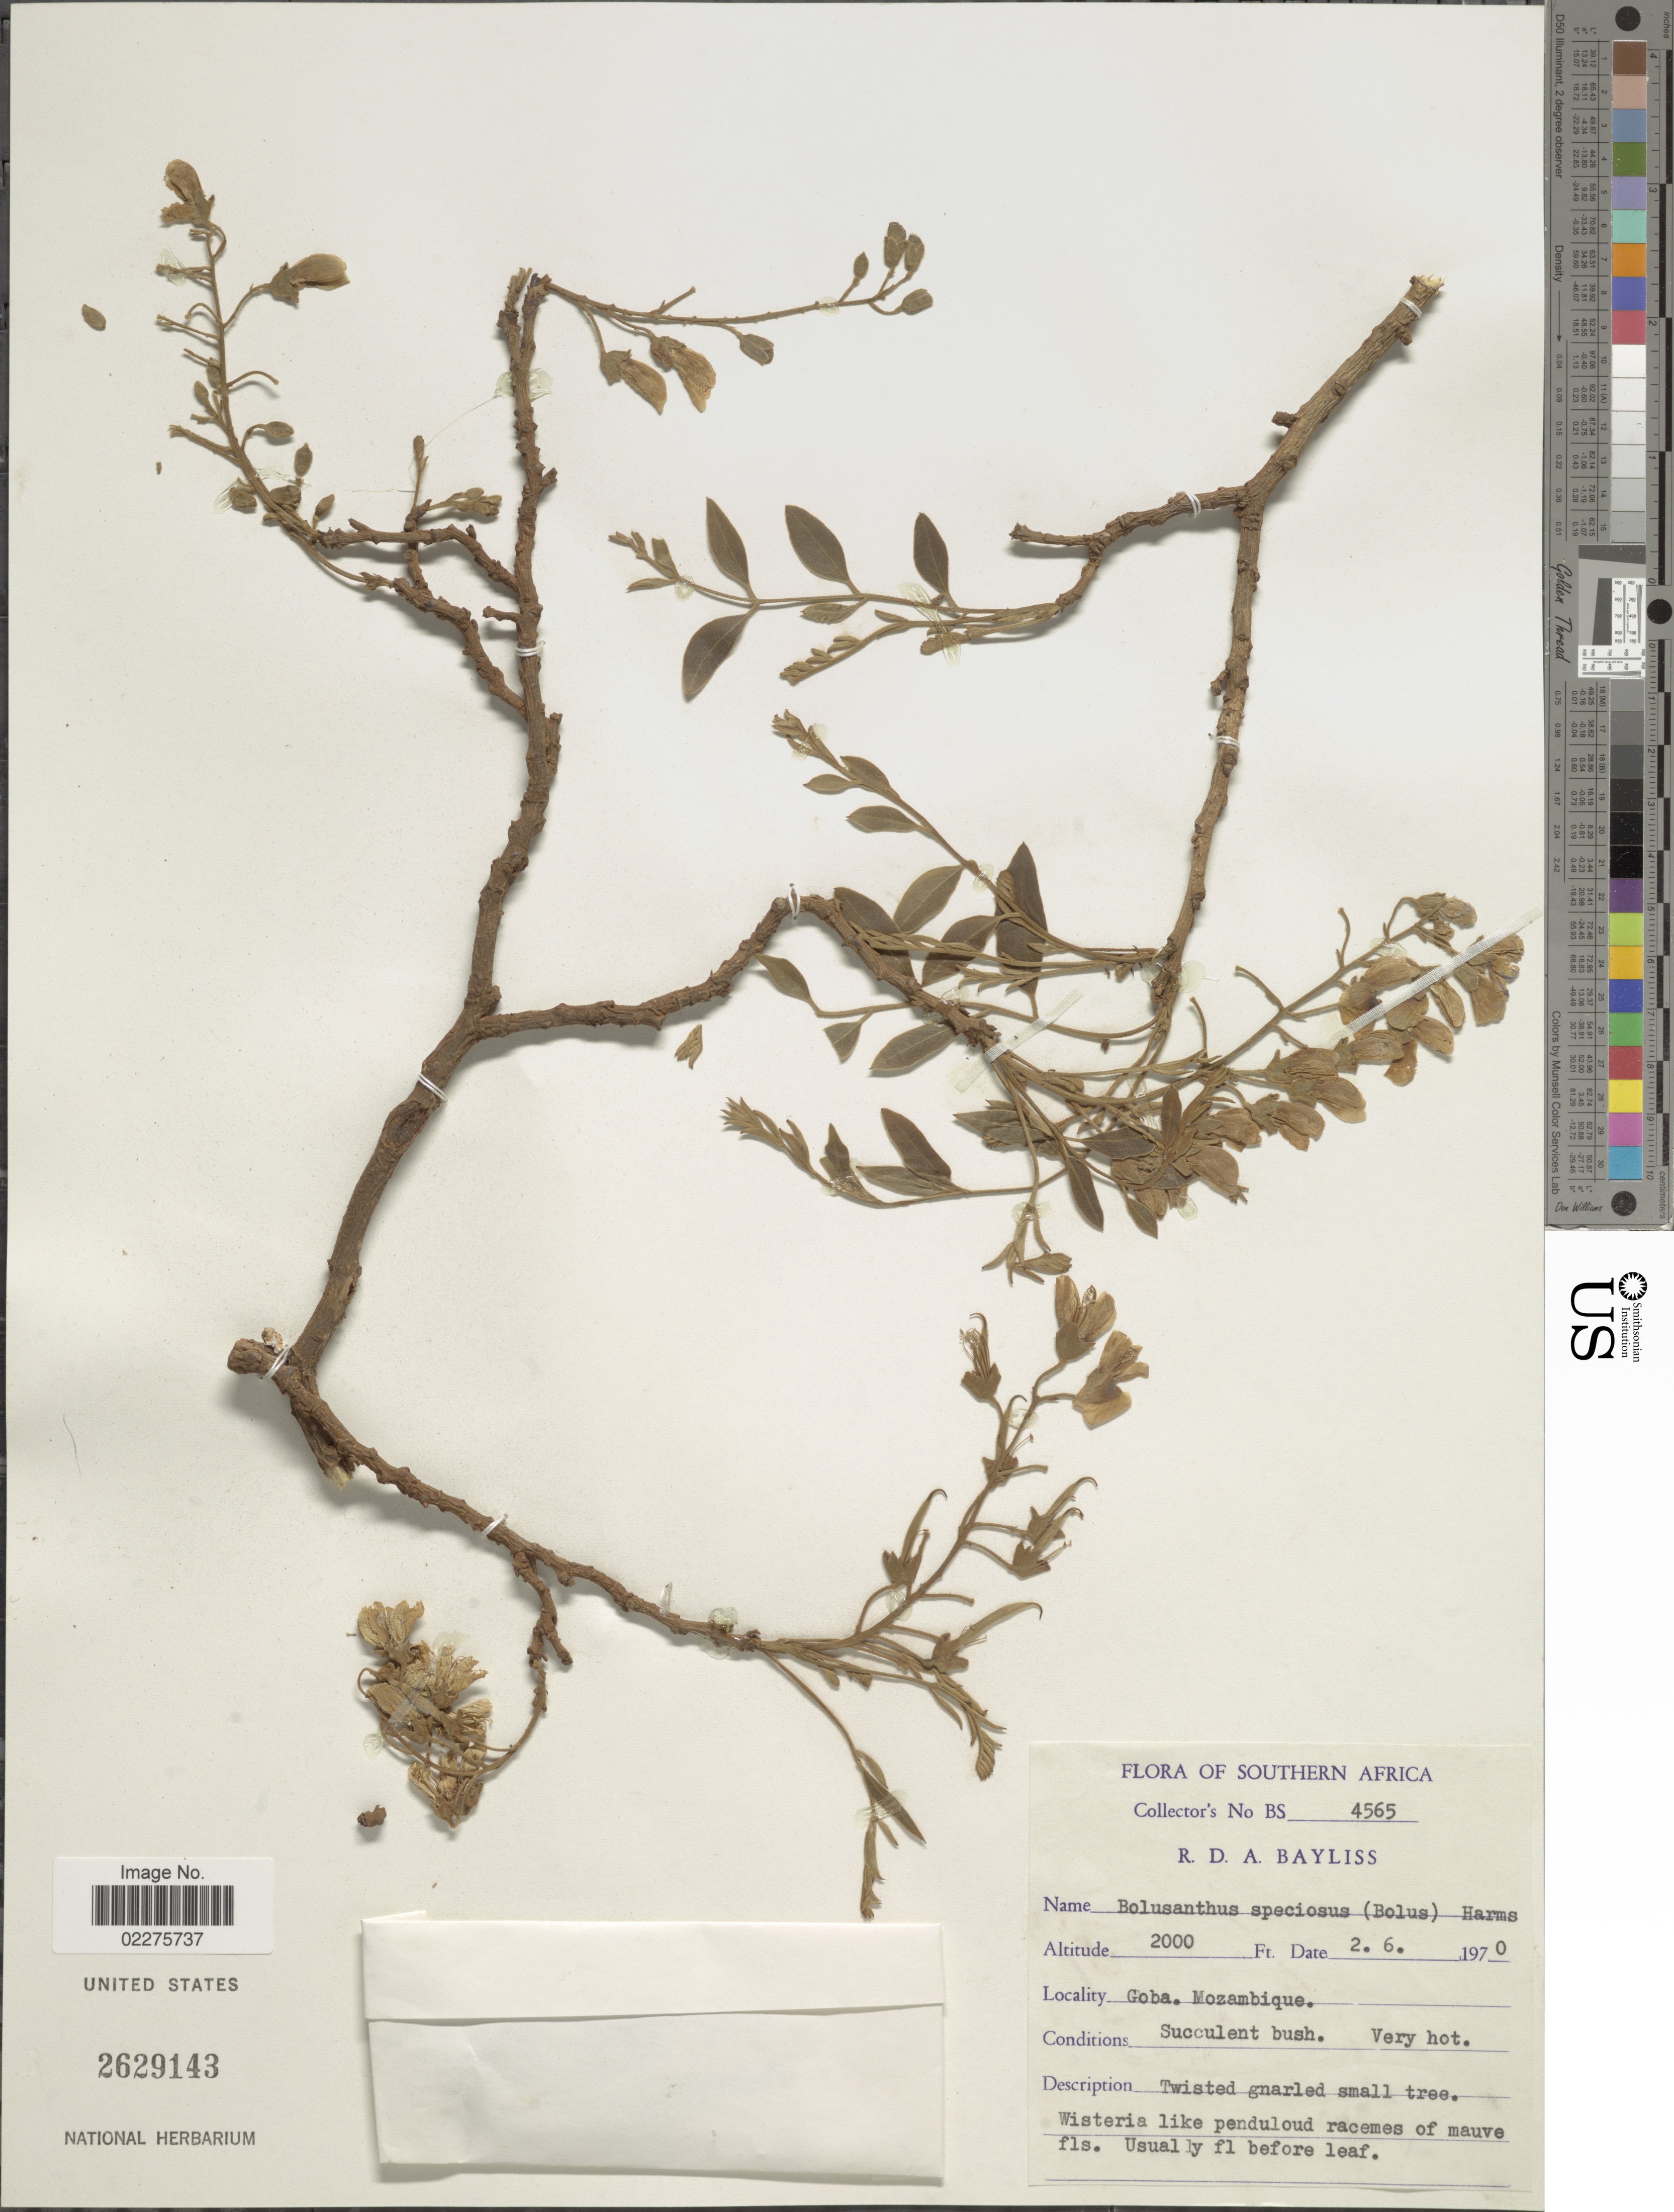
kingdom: Plantae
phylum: Tracheophyta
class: Magnoliopsida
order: Fabales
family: Fabaceae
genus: Bolusanthus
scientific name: Bolusanthus speciosus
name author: (Bolus) Harms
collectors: R. Bayliss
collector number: BS4565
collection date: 1970-06-02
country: Mozambique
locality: Goba. Southern Africa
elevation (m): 610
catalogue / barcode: US 2629143